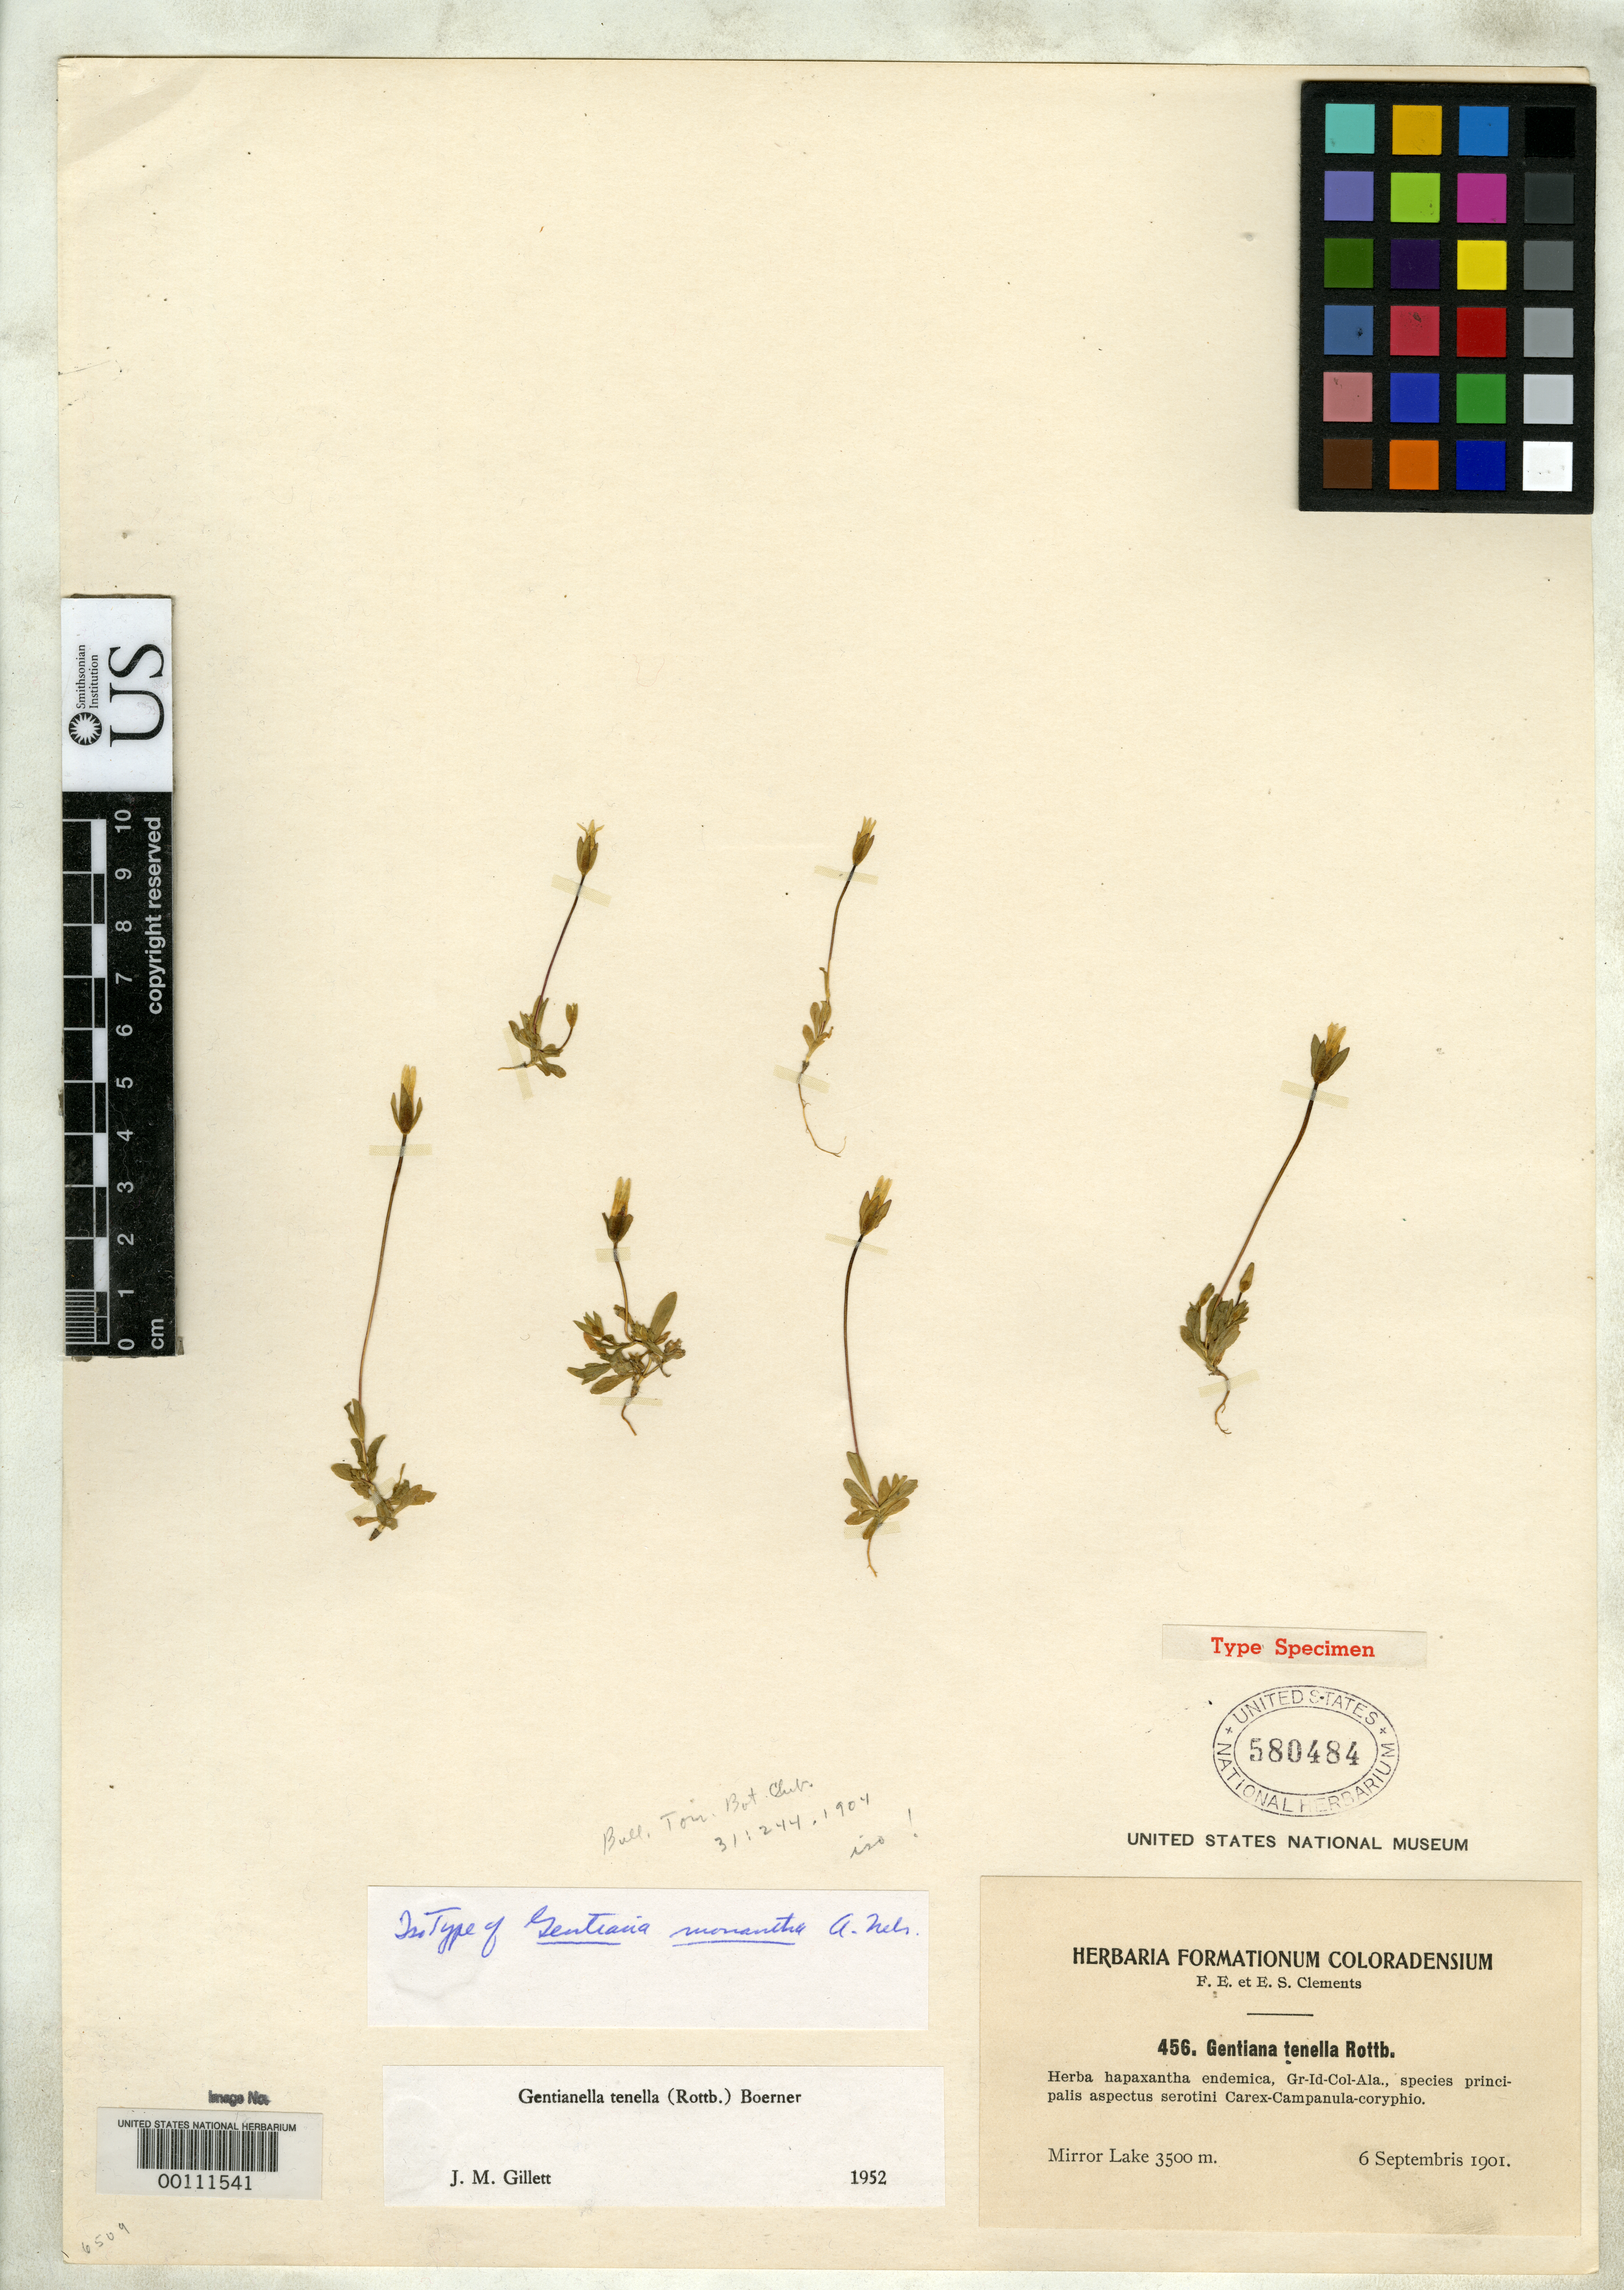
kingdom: Plantae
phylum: Tracheophyta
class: Magnoliopsida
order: Gentianales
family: Gentianaceae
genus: Gentiana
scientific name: Gentiana monantha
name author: A. Nelson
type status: Isotype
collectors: F. E. Clements & E. S. Clements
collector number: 456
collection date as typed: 06 Dec 1901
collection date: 1901-12-06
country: United States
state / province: Colorado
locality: Mirror Lake.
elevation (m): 3500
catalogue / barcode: US 580484